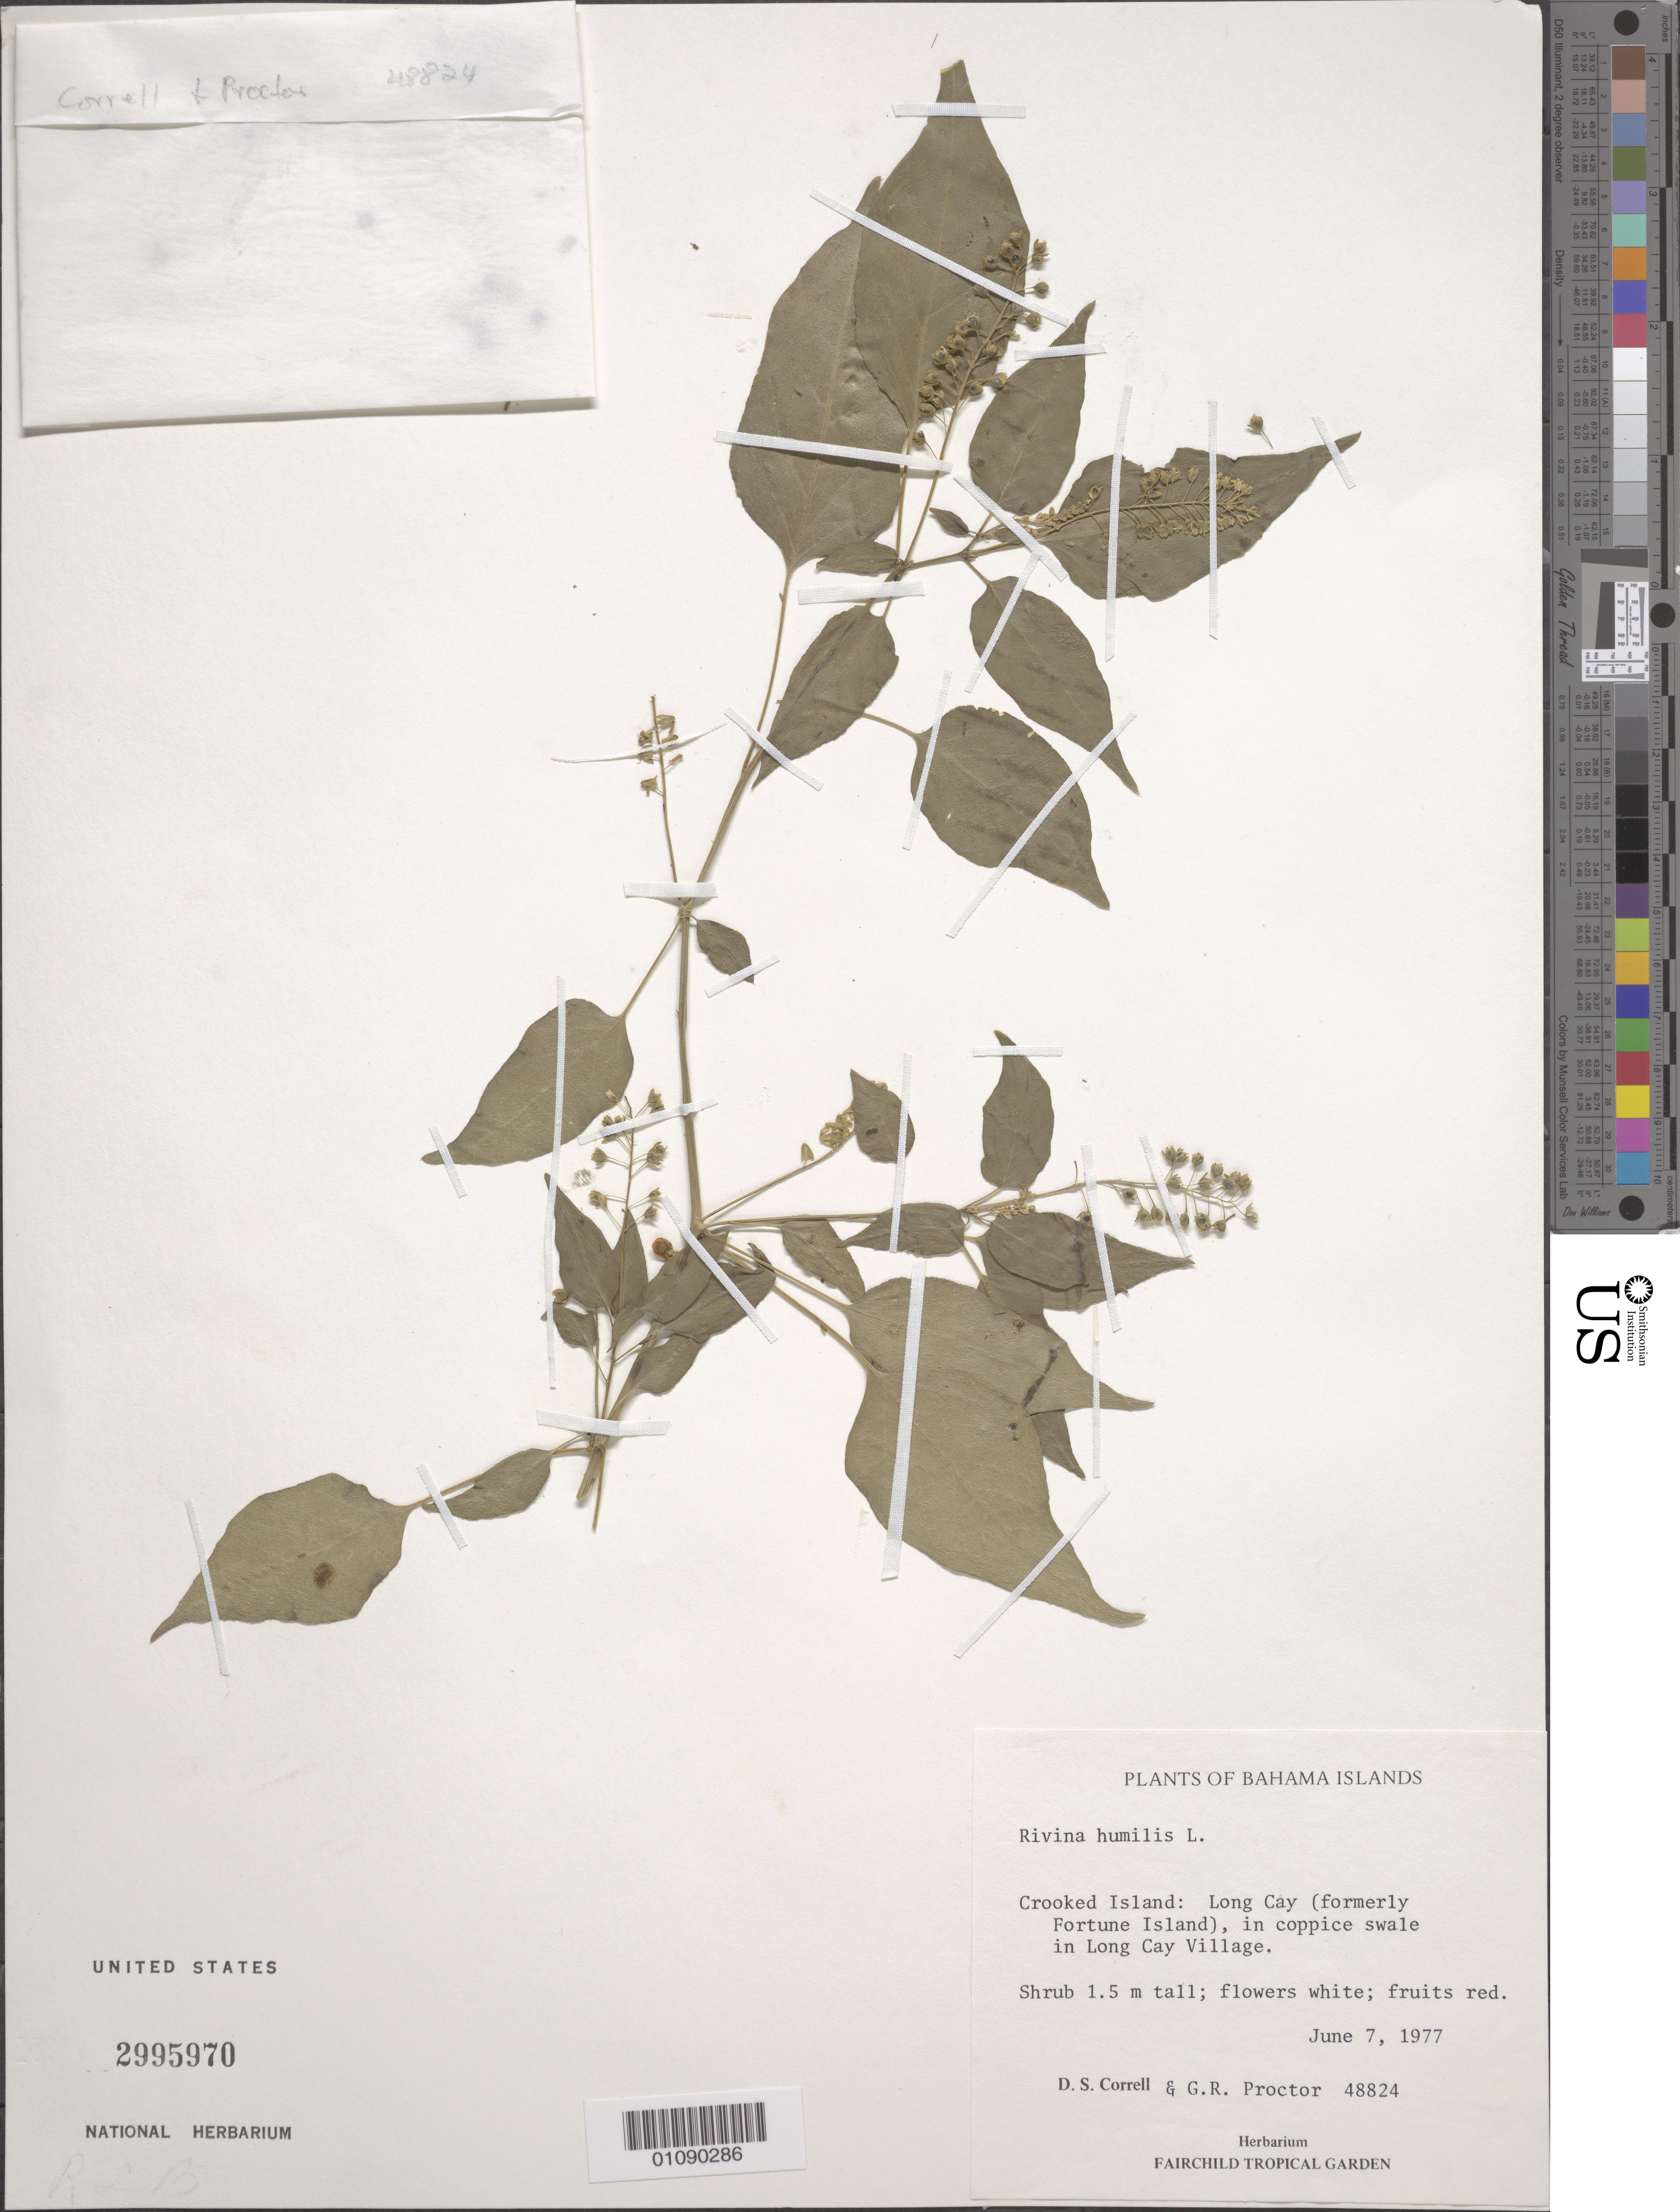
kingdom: Plantae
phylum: Tracheophyta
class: Magnoliopsida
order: Caryophyllales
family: Phytolaccaceae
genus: Rivina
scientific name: Rivina humilis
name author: L.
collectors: D. S. Correll & G. R. Proctor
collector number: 48824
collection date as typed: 07 Jun 1977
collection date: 1977-06-07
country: Bahamas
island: Crooked I.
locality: Crooked Island: Long Cay (Formerly fortune Island), in coppice swale in Long Cay Village.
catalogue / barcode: US 2995970